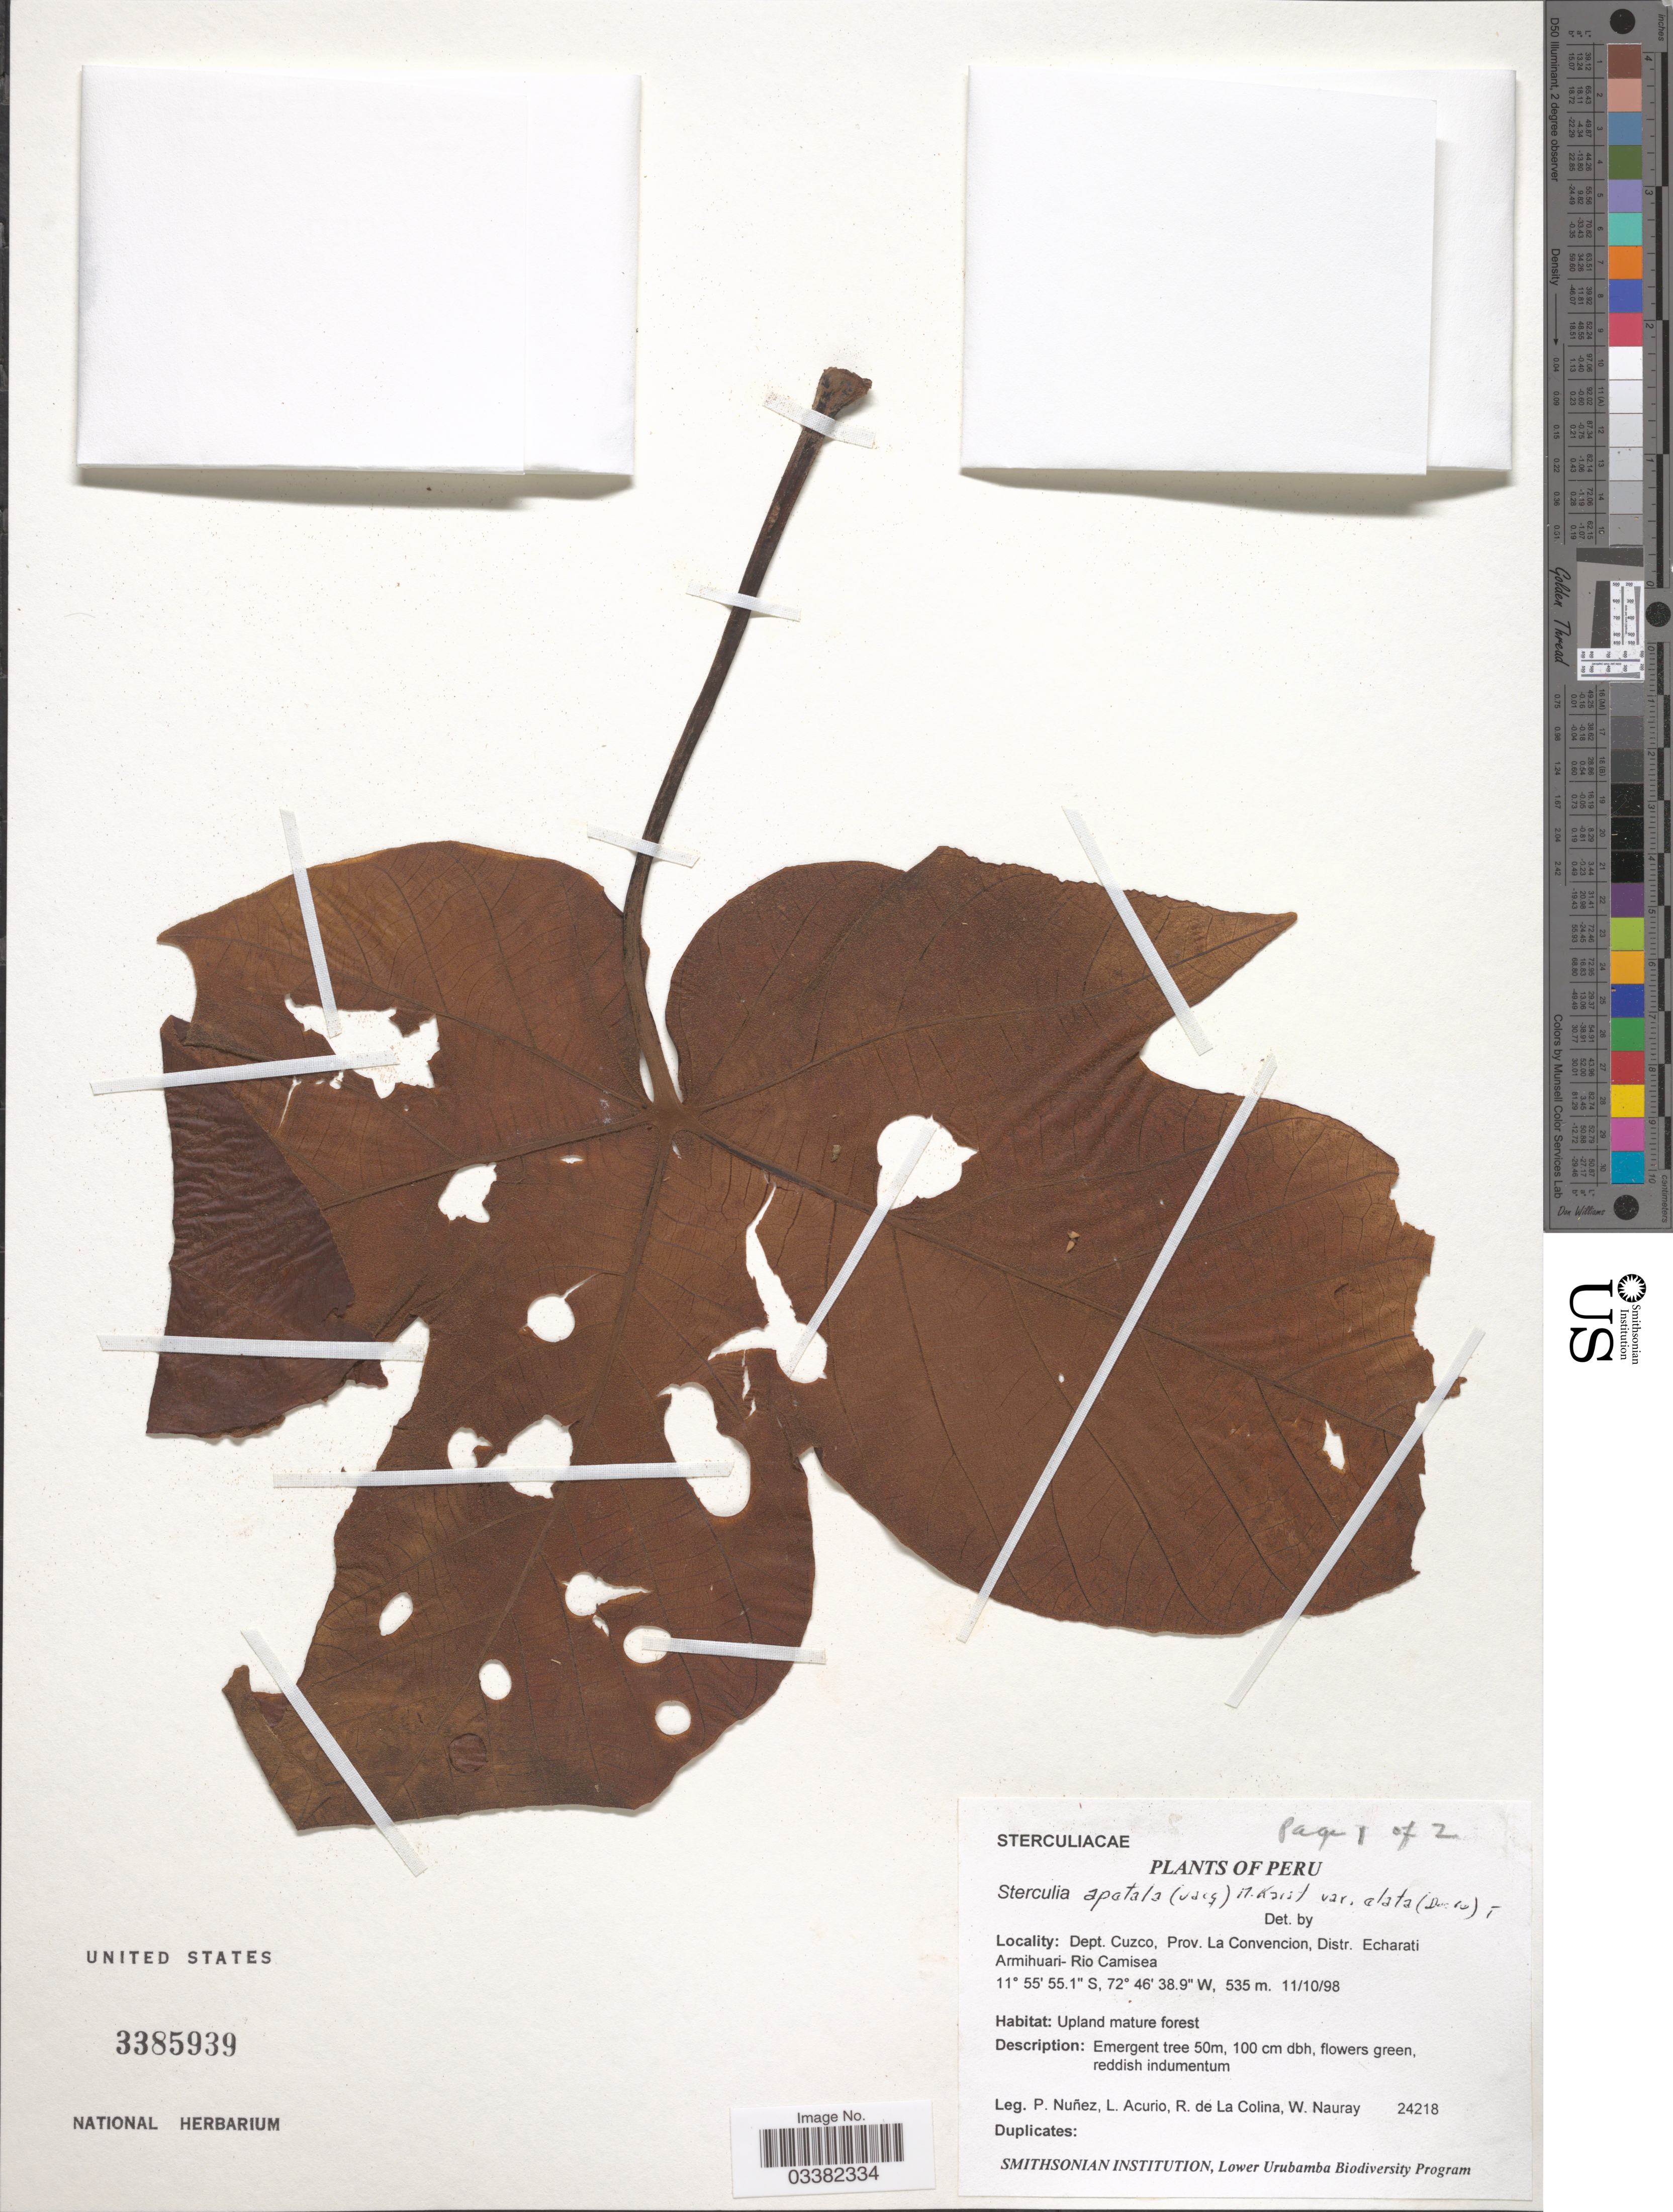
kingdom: Plantae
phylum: Tracheophyta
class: Magnoliopsida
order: Malvales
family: Malvaceae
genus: Sterculia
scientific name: Sterculia apetala var. elata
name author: (Jacq.) H. Karst.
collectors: P. Nuñez V., L. Acurio, R. Colina & W. Nauray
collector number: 24218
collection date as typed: Transcribed d/m/y: 11/10/98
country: Peru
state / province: Cusco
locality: Dept. Cuzco, Prov. La Convencion, Distr. Echarati Armihuari-Rio Camisea.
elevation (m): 535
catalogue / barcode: US 3385939